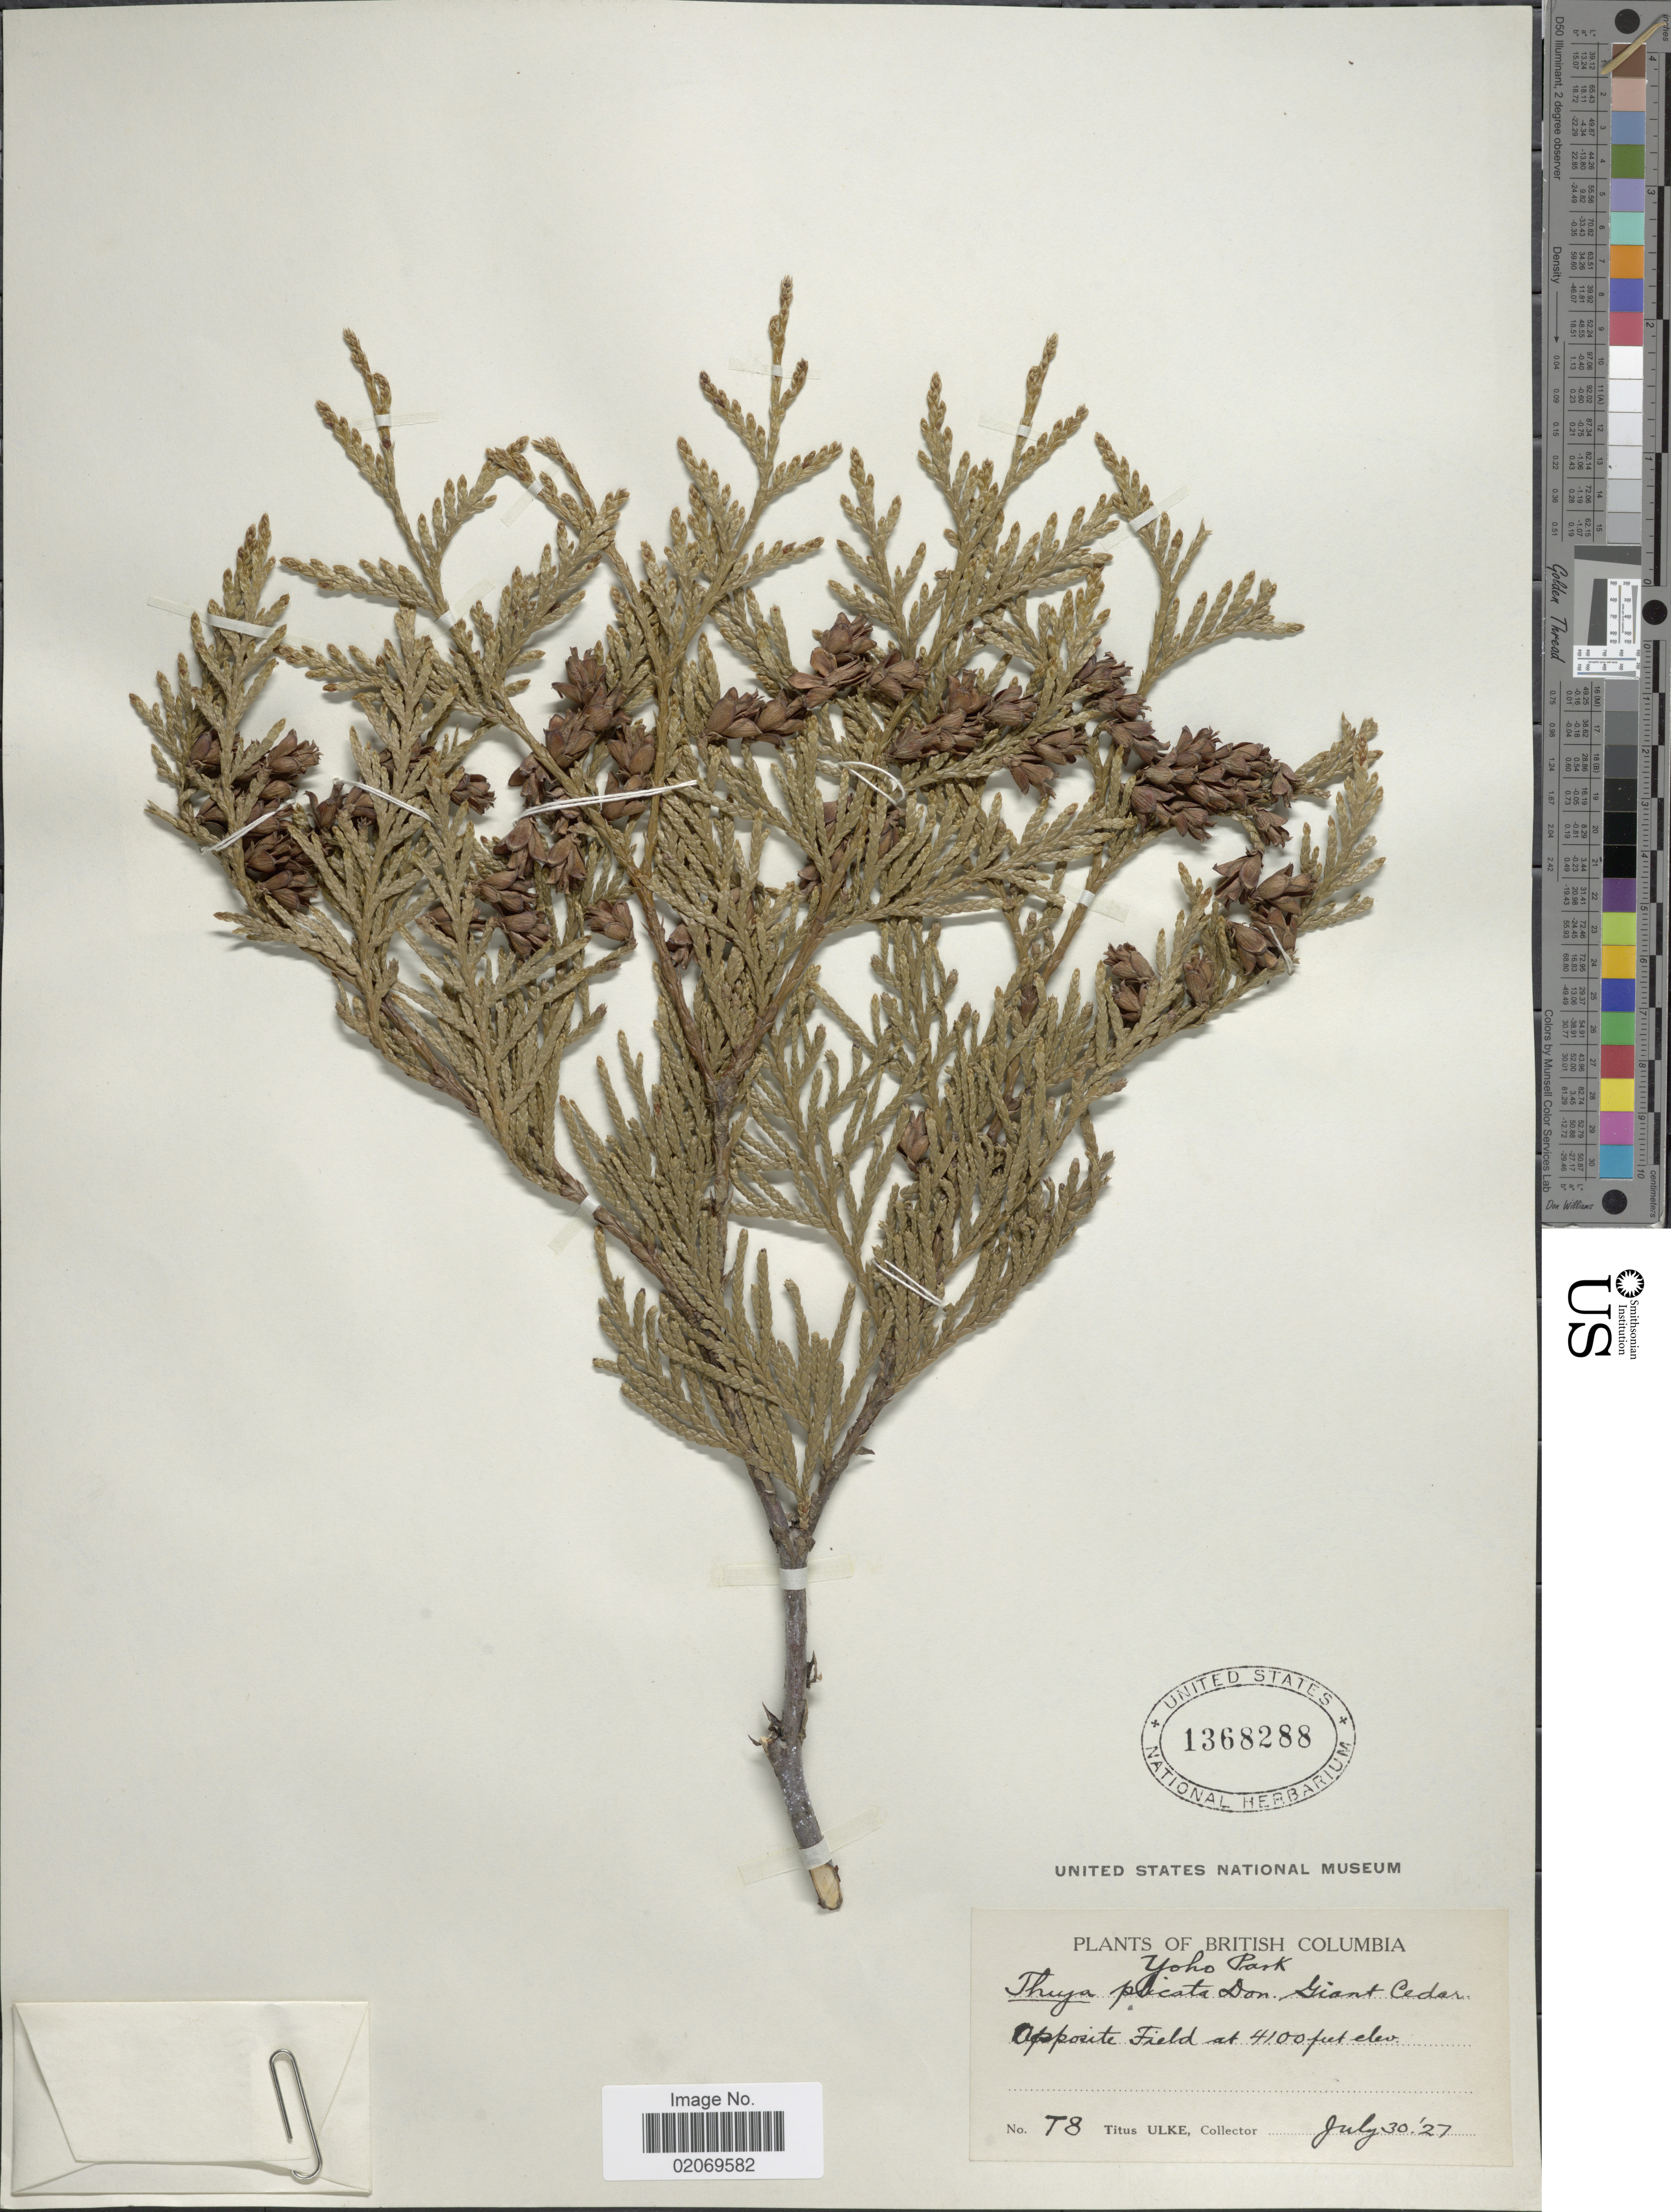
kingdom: Plantae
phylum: Tracheophyta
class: Pinopsida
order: Pinales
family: Cupressaceae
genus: Thuja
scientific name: Thuja plicata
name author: Donn & D. Don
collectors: T. Ulke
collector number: T8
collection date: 1927-07-30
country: Canada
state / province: British Columbia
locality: Yoho Park, Opposite Field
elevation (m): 1250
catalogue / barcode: US 1368288